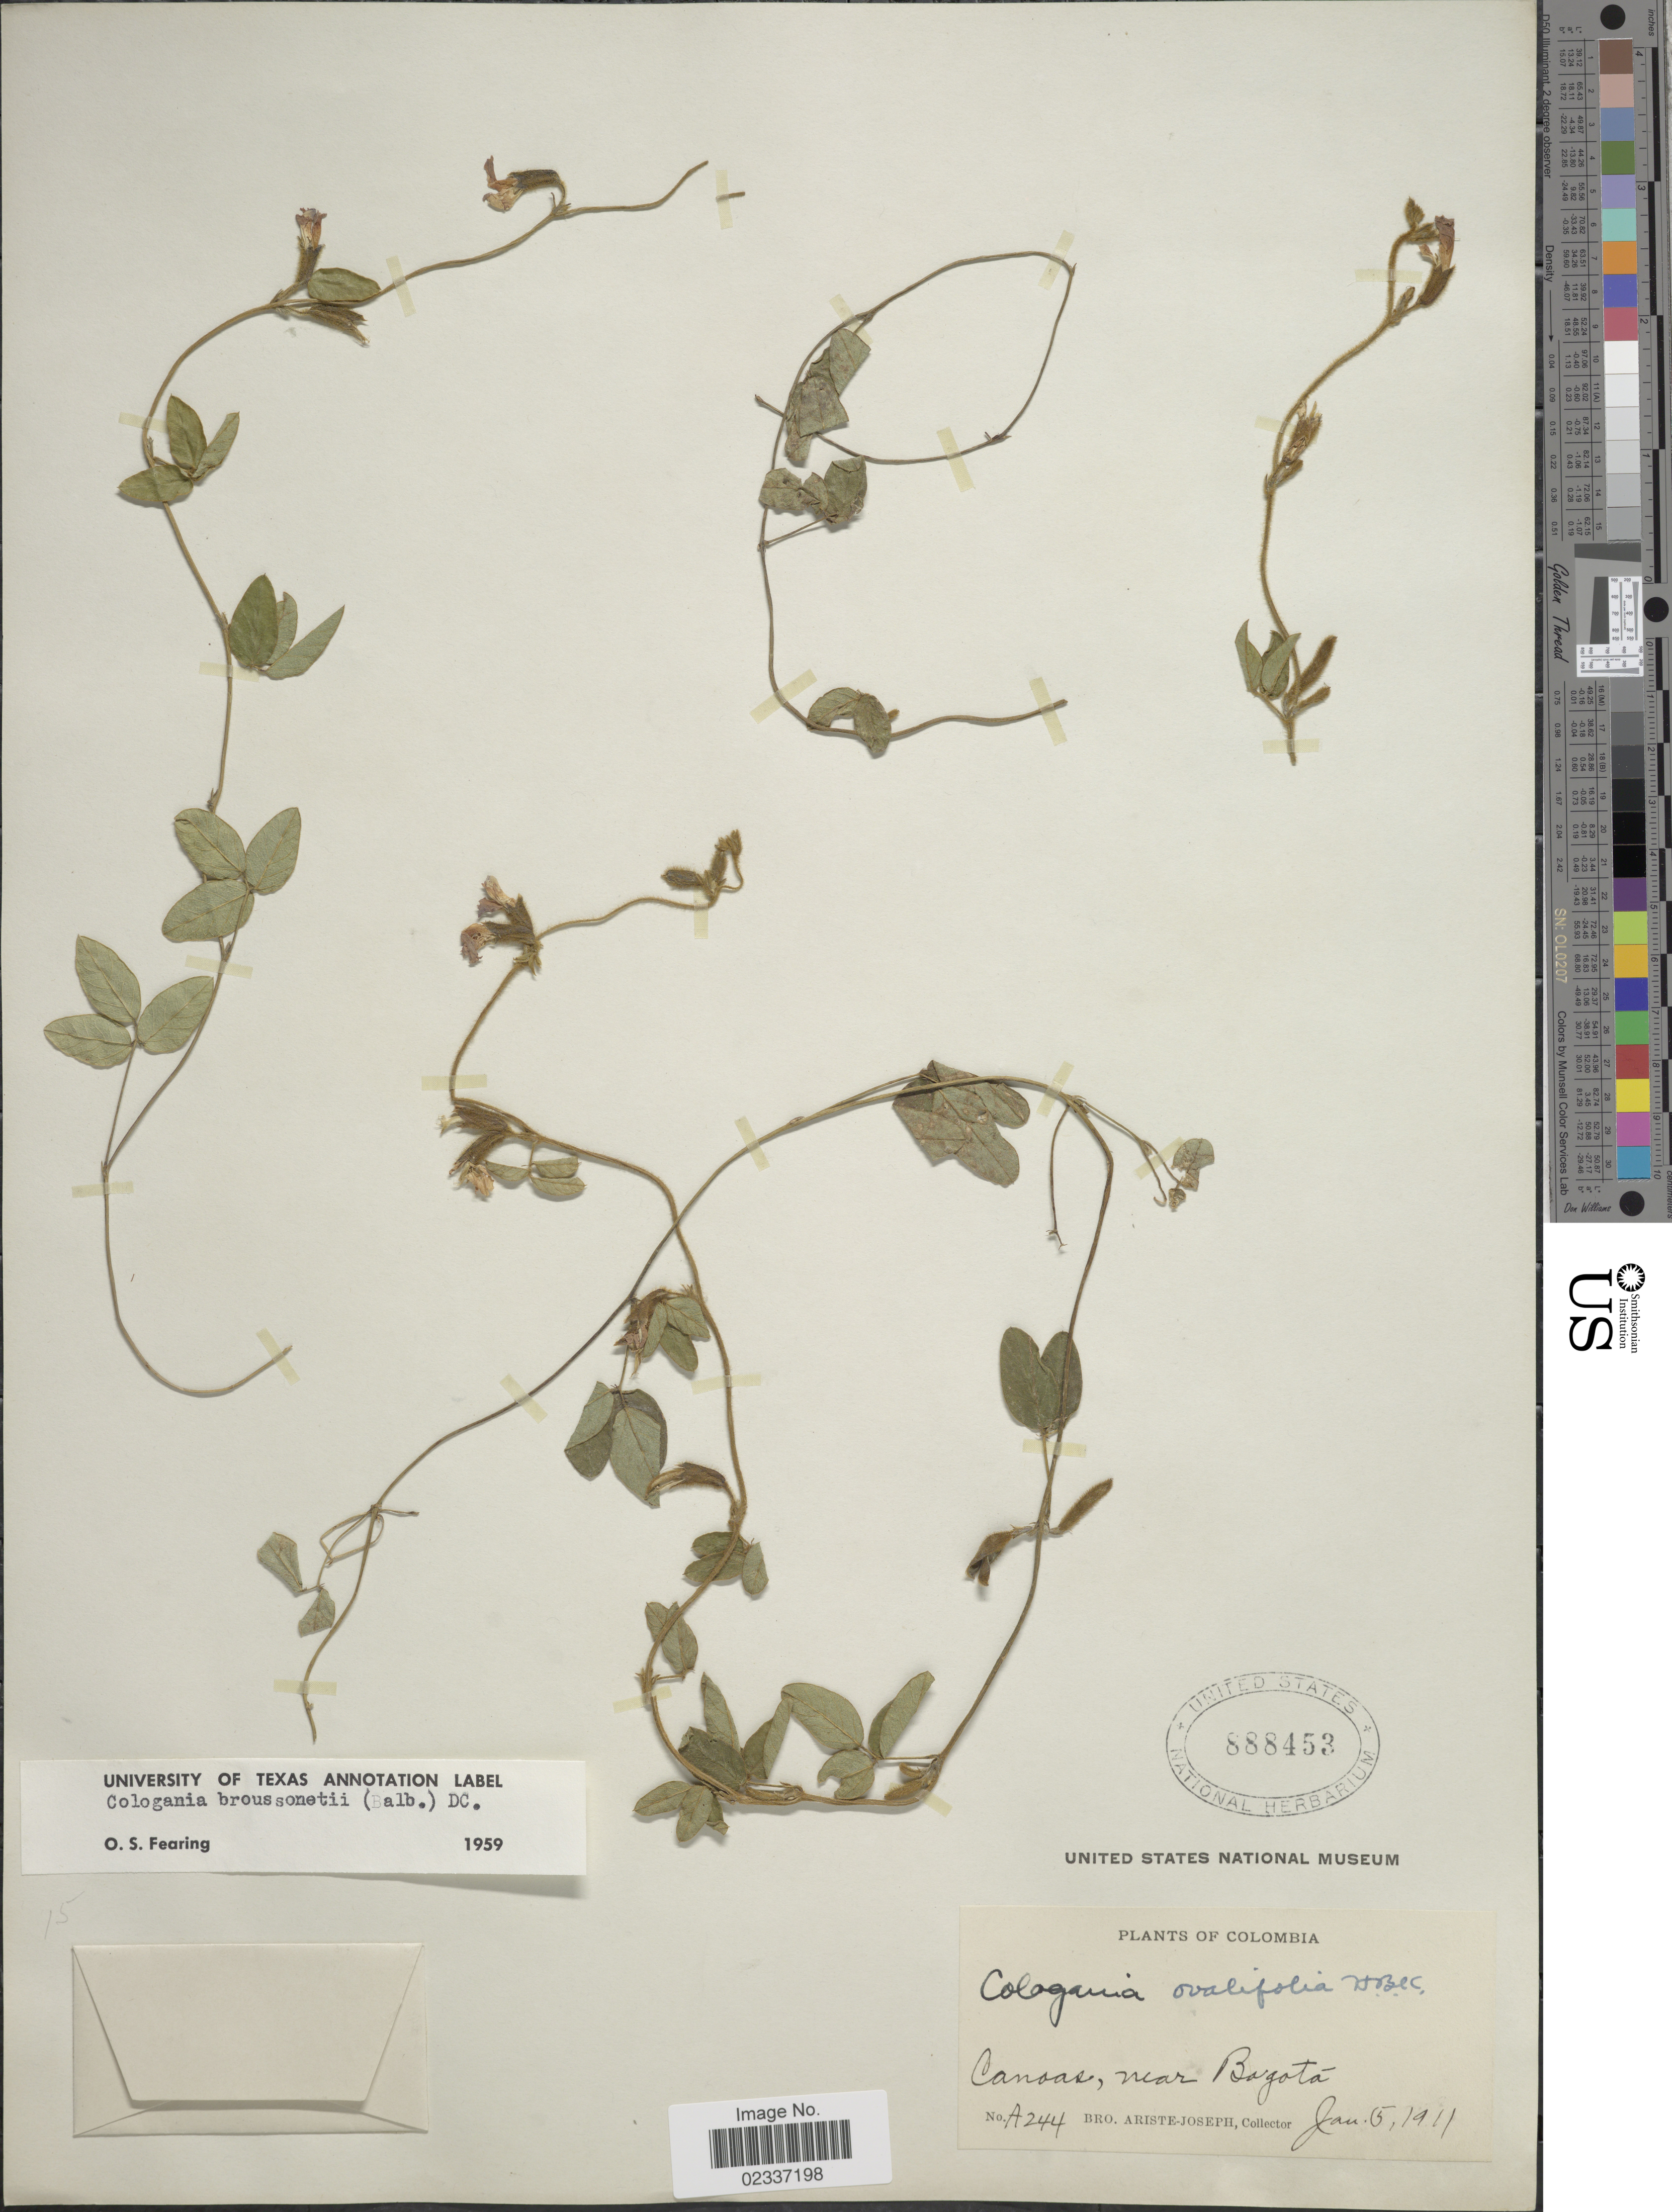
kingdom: Plantae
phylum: Tracheophyta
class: Magnoliopsida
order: Fabales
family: Fabaceae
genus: Cologania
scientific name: Cologania broussonetii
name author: (Balb.) DC.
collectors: Bro. Ariste-Joseph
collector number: A244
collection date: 1911-01-05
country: Colombia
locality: Canoas, near Bogotá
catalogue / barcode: US 888453